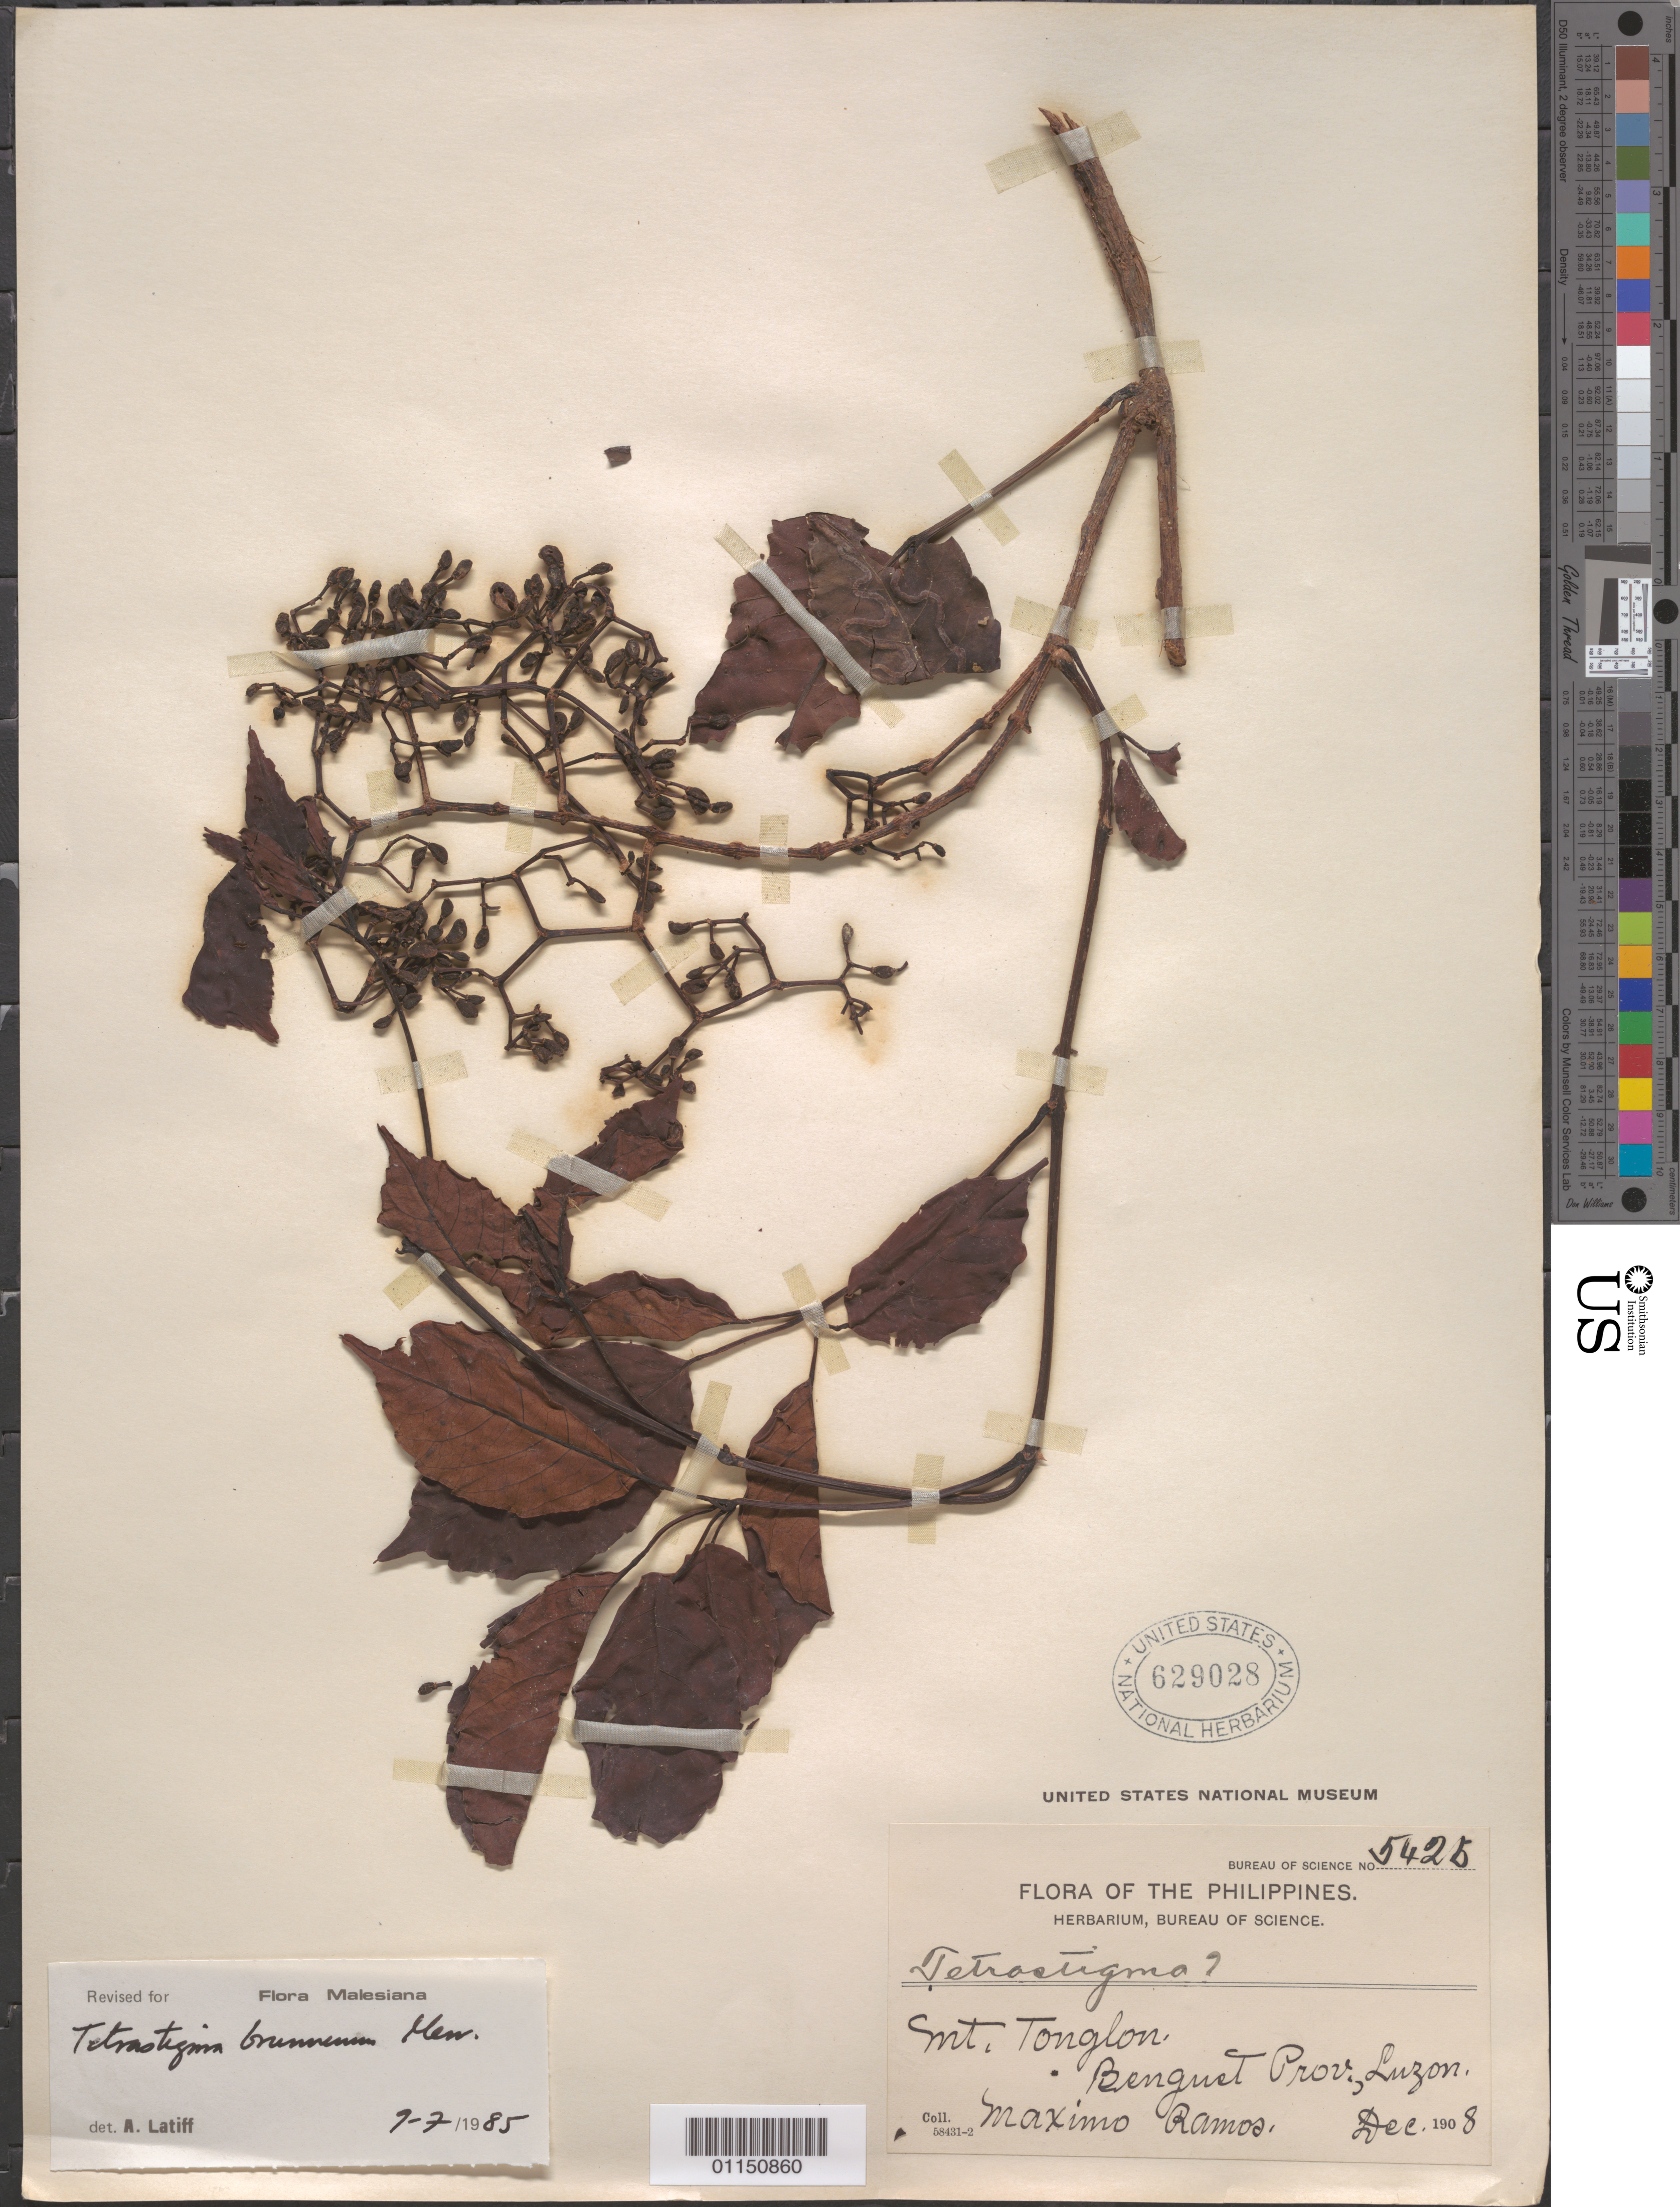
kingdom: Plantae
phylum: Tracheophyta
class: Magnoliopsida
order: Vitales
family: Vitaceae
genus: Tetrastigma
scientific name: Tetrastigma brunneum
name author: Merr.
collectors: M. Ramos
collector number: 5425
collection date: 1908-12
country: Philippines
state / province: Cordillera (Administrative Region)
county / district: Benguet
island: Luzon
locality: Mt Tonglon.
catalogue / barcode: US 629028